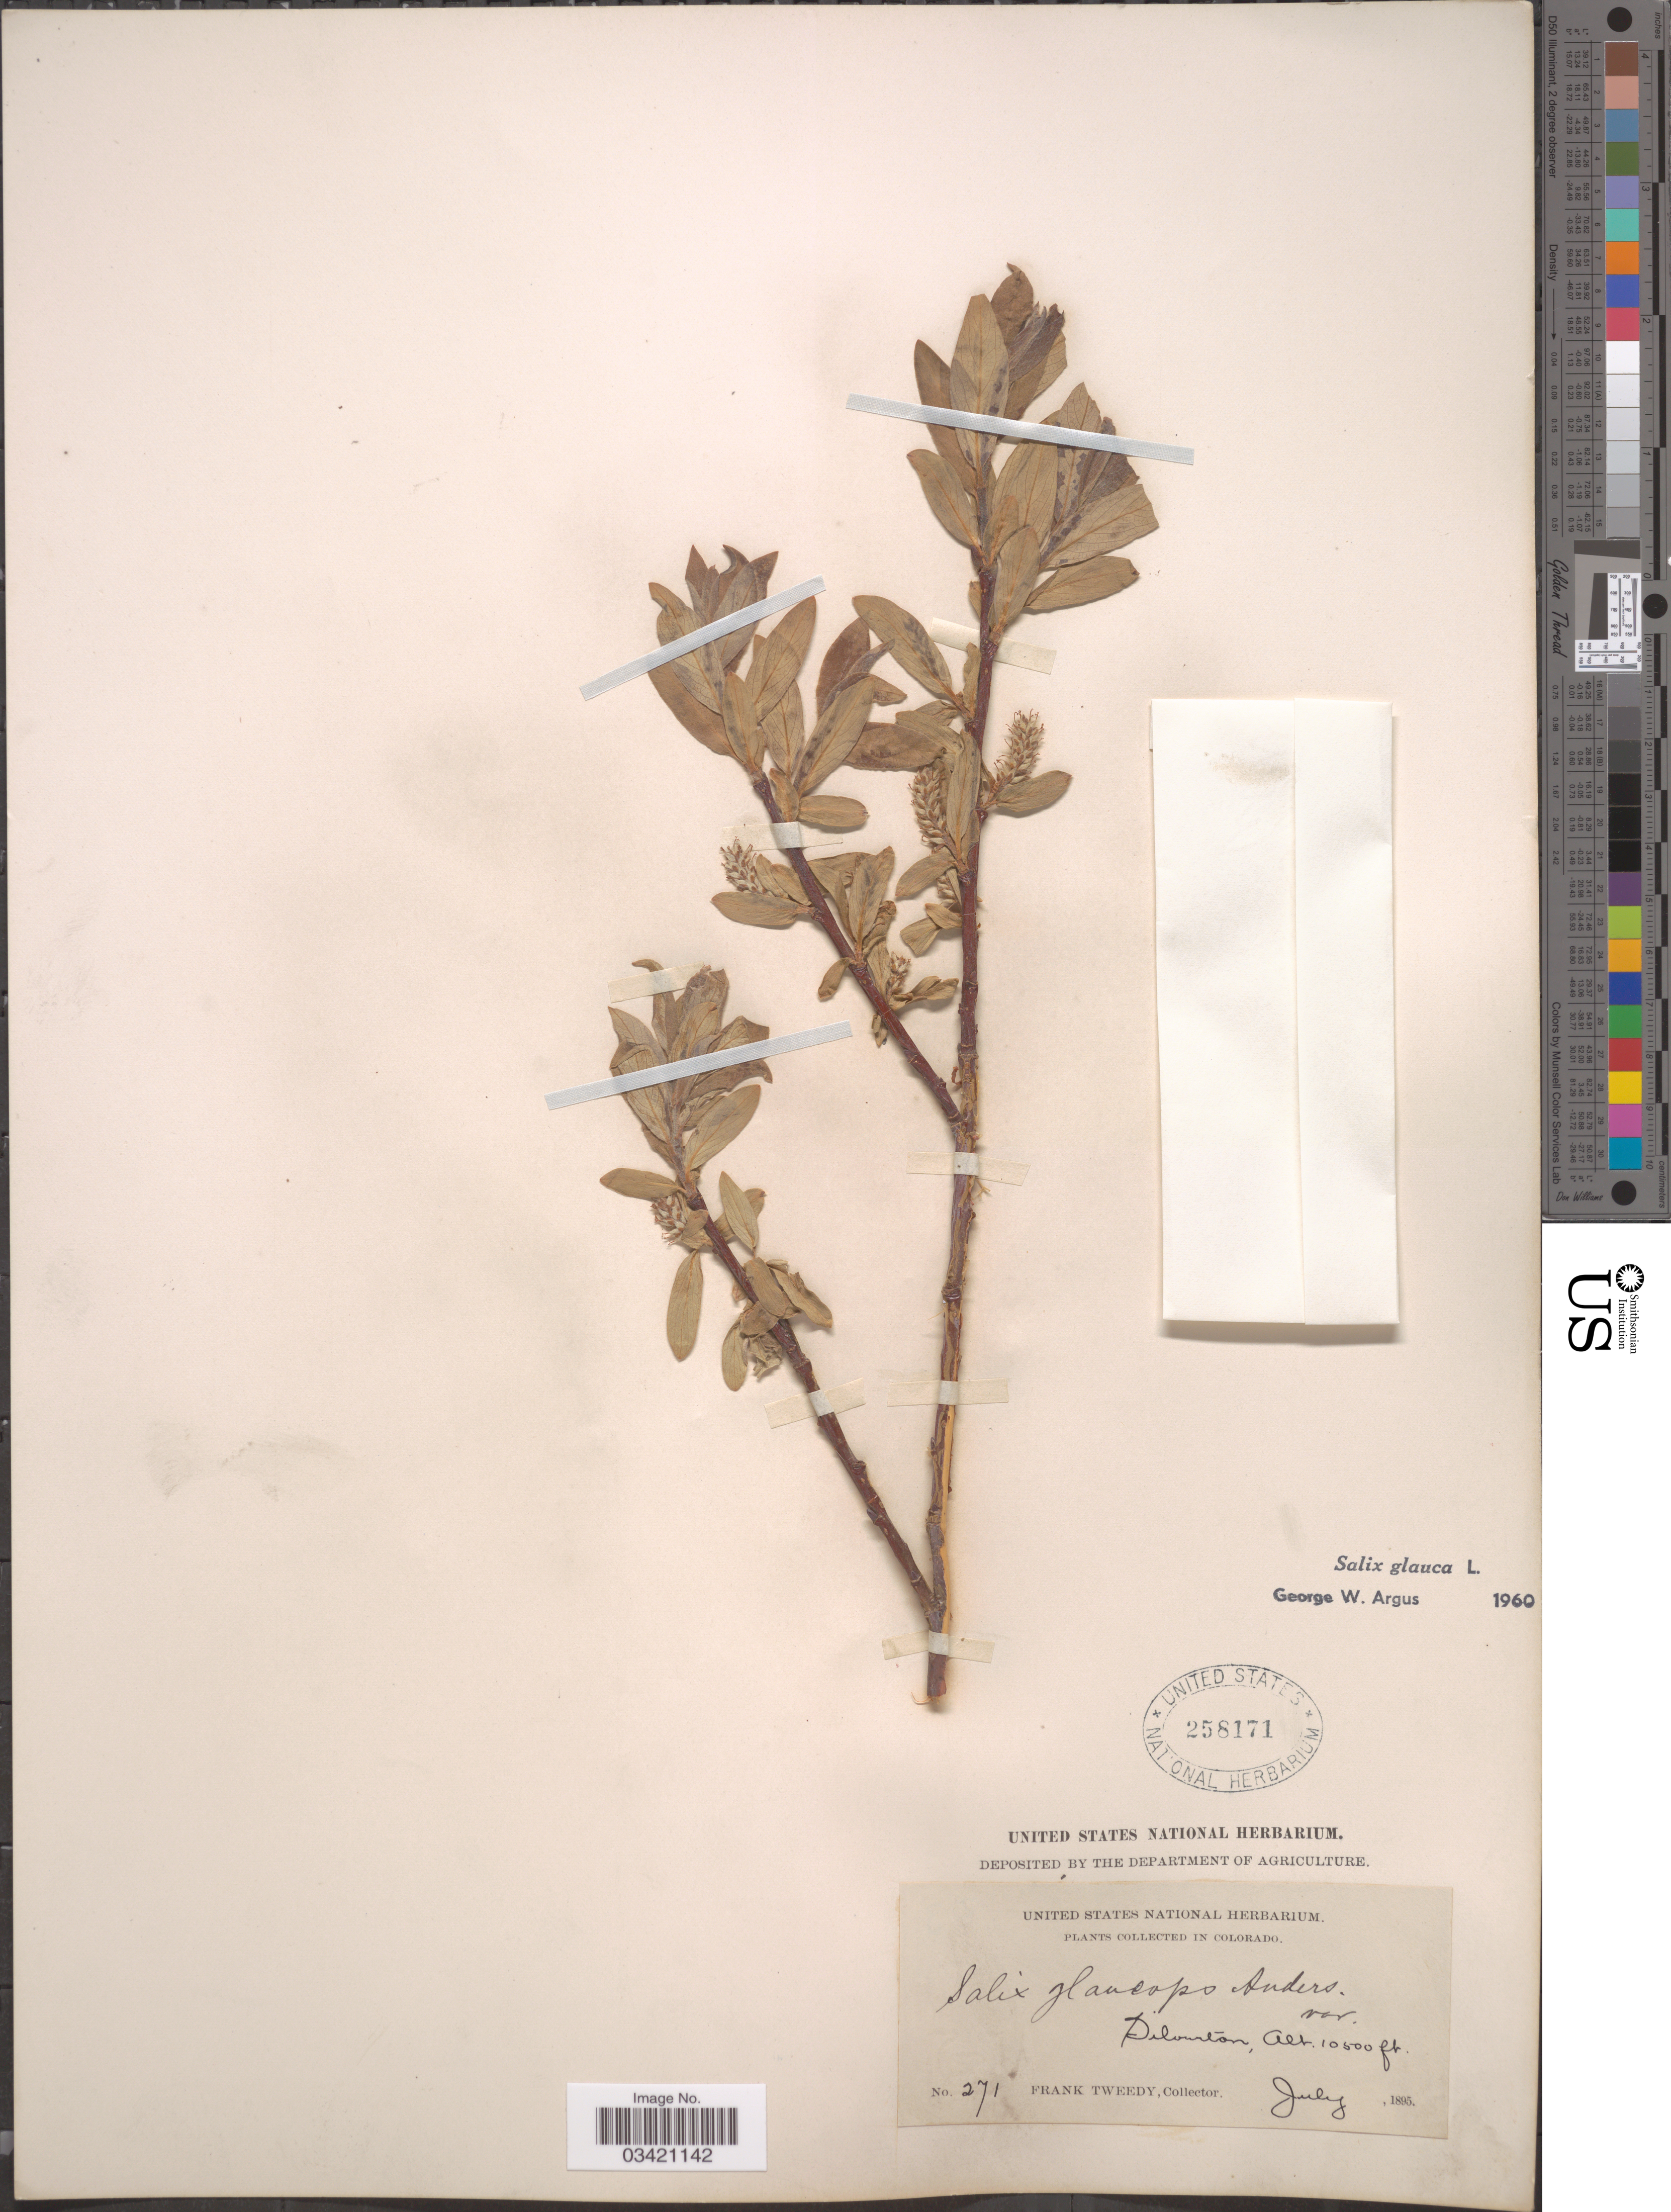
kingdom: Plantae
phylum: Tracheophyta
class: Magnoliopsida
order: Malpighiales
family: Salicaceae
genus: Salix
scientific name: Salix glauca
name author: L.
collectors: F. Tweedy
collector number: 271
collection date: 1895-07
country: United States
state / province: Colorado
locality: Silverton.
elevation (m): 3200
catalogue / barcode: US 258171